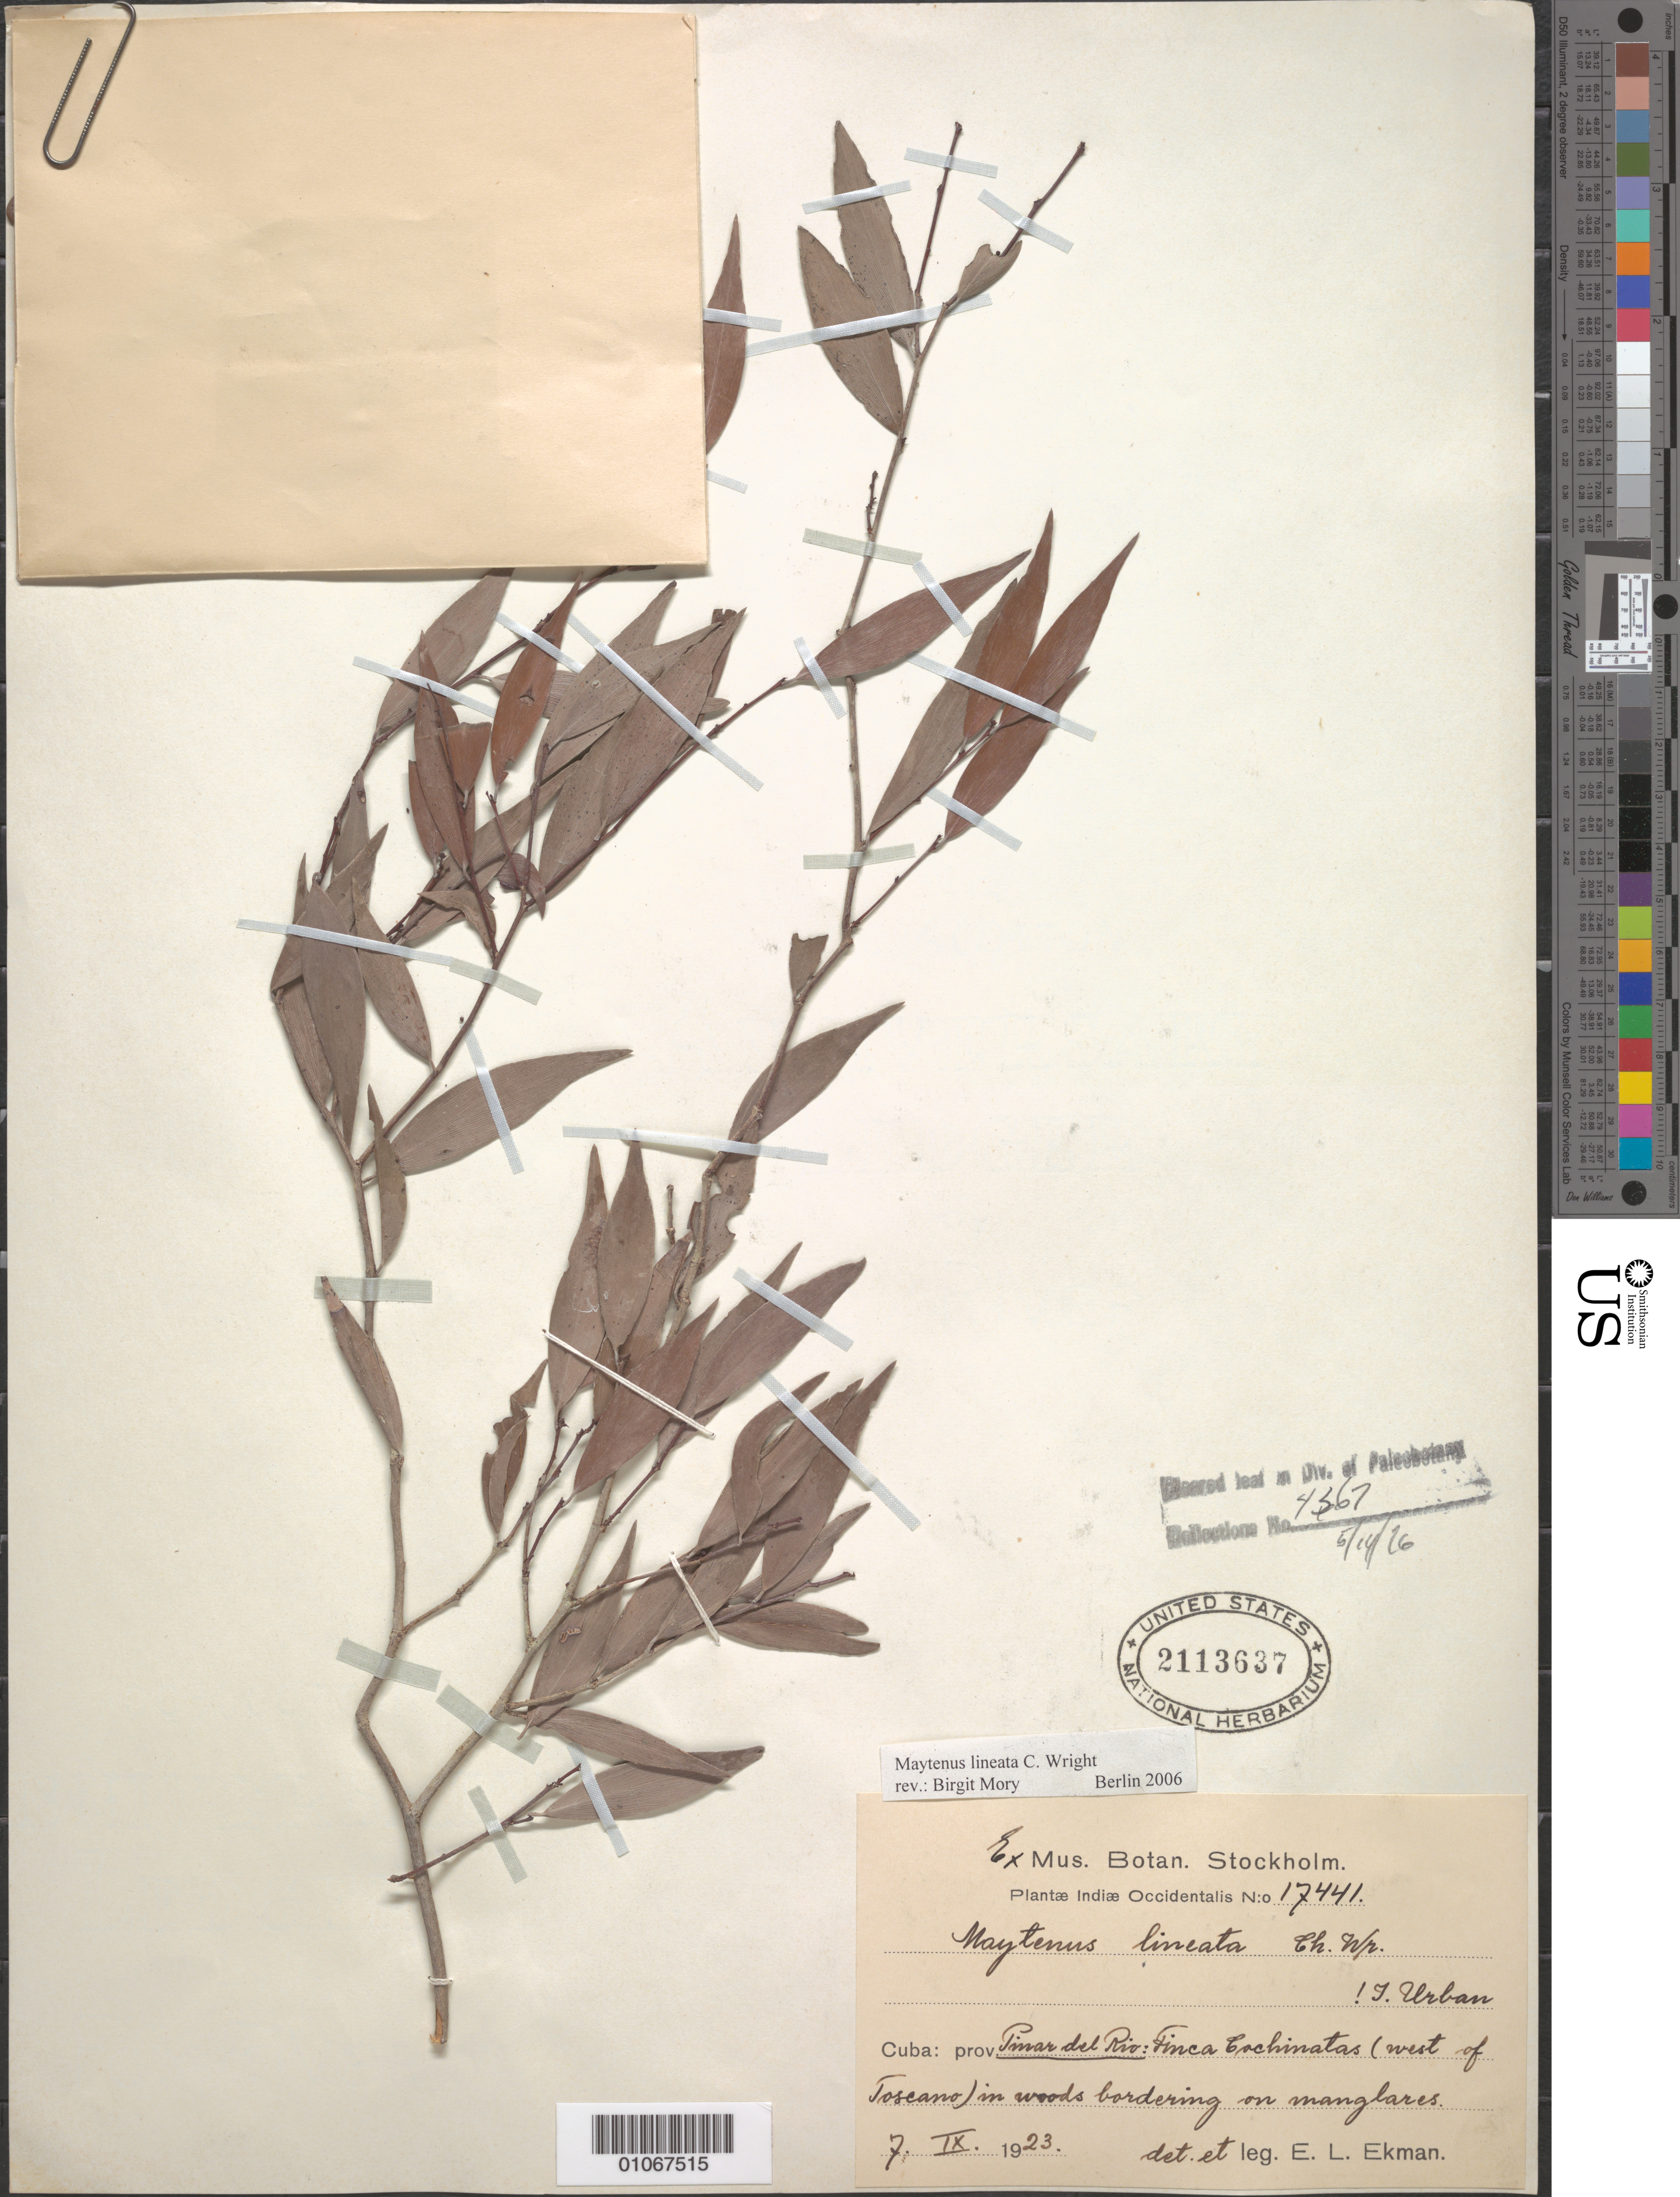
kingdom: Plantae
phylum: Tracheophyta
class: Magnoliopsida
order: Celastrales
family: Celastraceae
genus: Maytenus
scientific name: Maytenus lineatus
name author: C. Wright in Griseb.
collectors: E. L. Ekman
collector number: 17441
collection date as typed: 07 Sep 1923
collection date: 1923-09-07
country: Cuba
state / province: Pinar del Rio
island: Cuba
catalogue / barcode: US 2113637